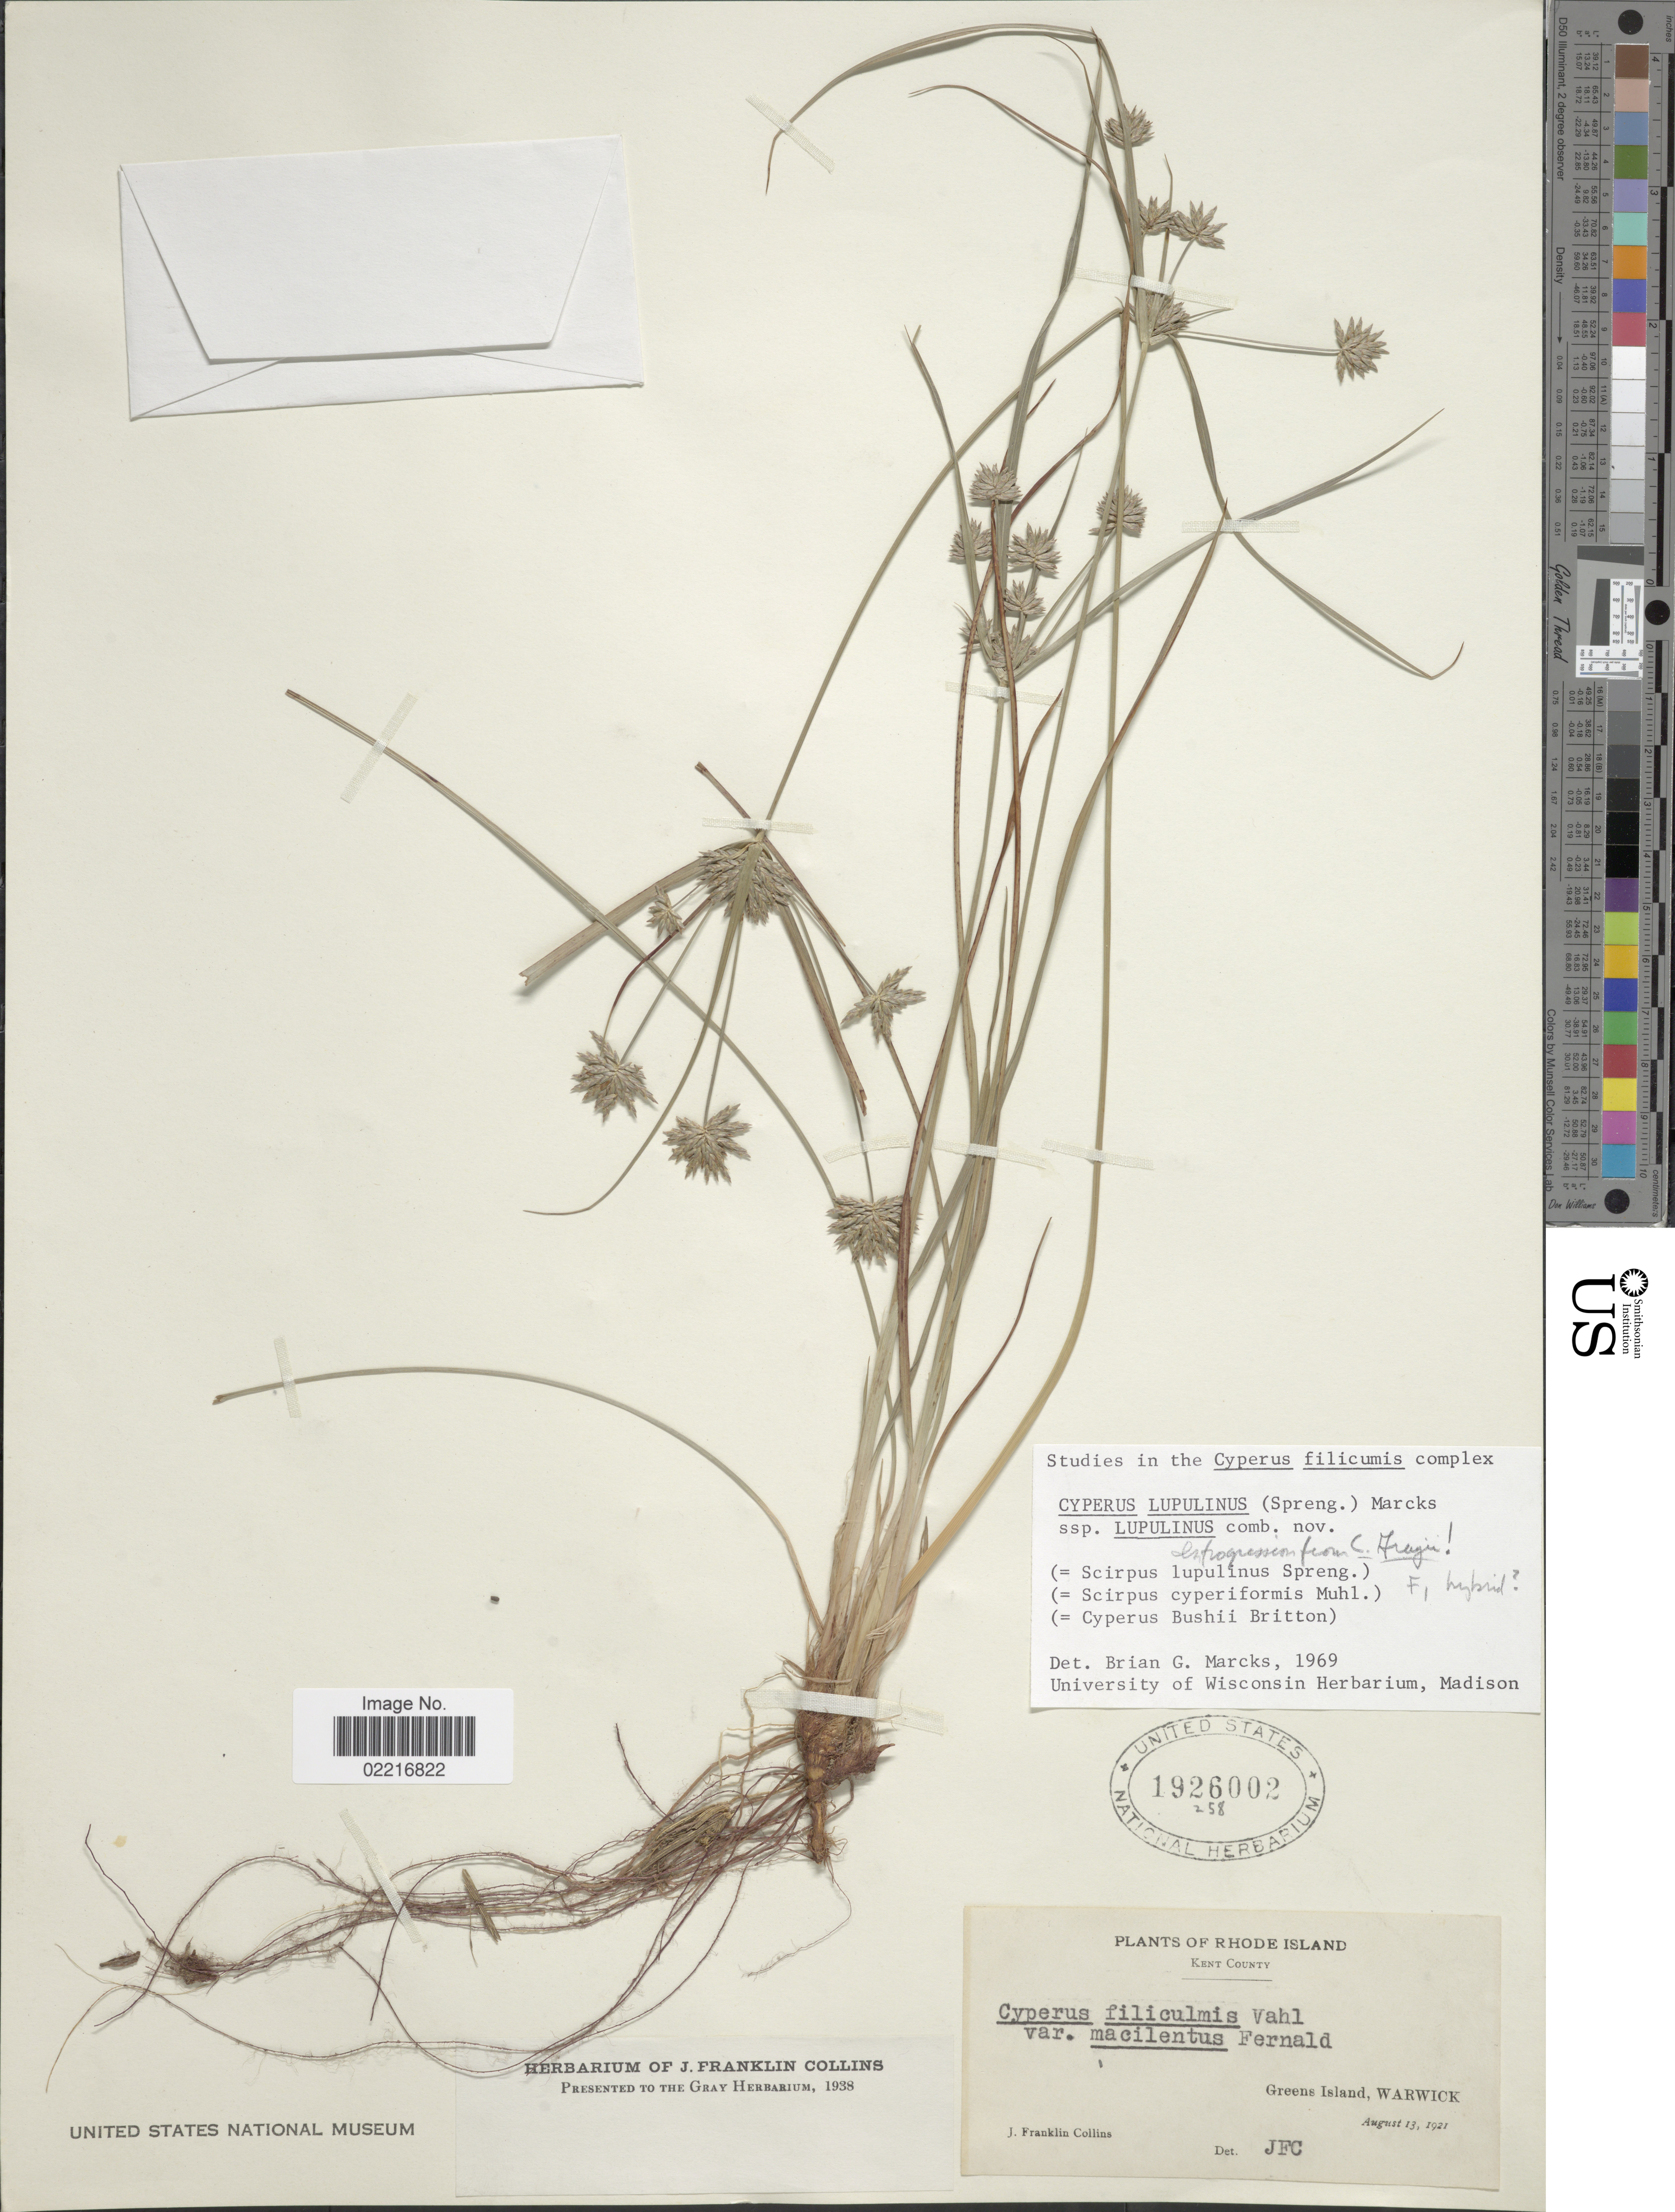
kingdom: Plantae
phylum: Tracheophyta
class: Liliopsida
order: Poales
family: Cyperaceae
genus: Cyperus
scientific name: Cyperus lupulinus subsp. lupulinus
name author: (Spreng.) Marcks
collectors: J. Collins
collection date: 1921-08-13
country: United States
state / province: Rhode Island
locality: Kent County, Greens Island, Warwick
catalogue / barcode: US 1926002